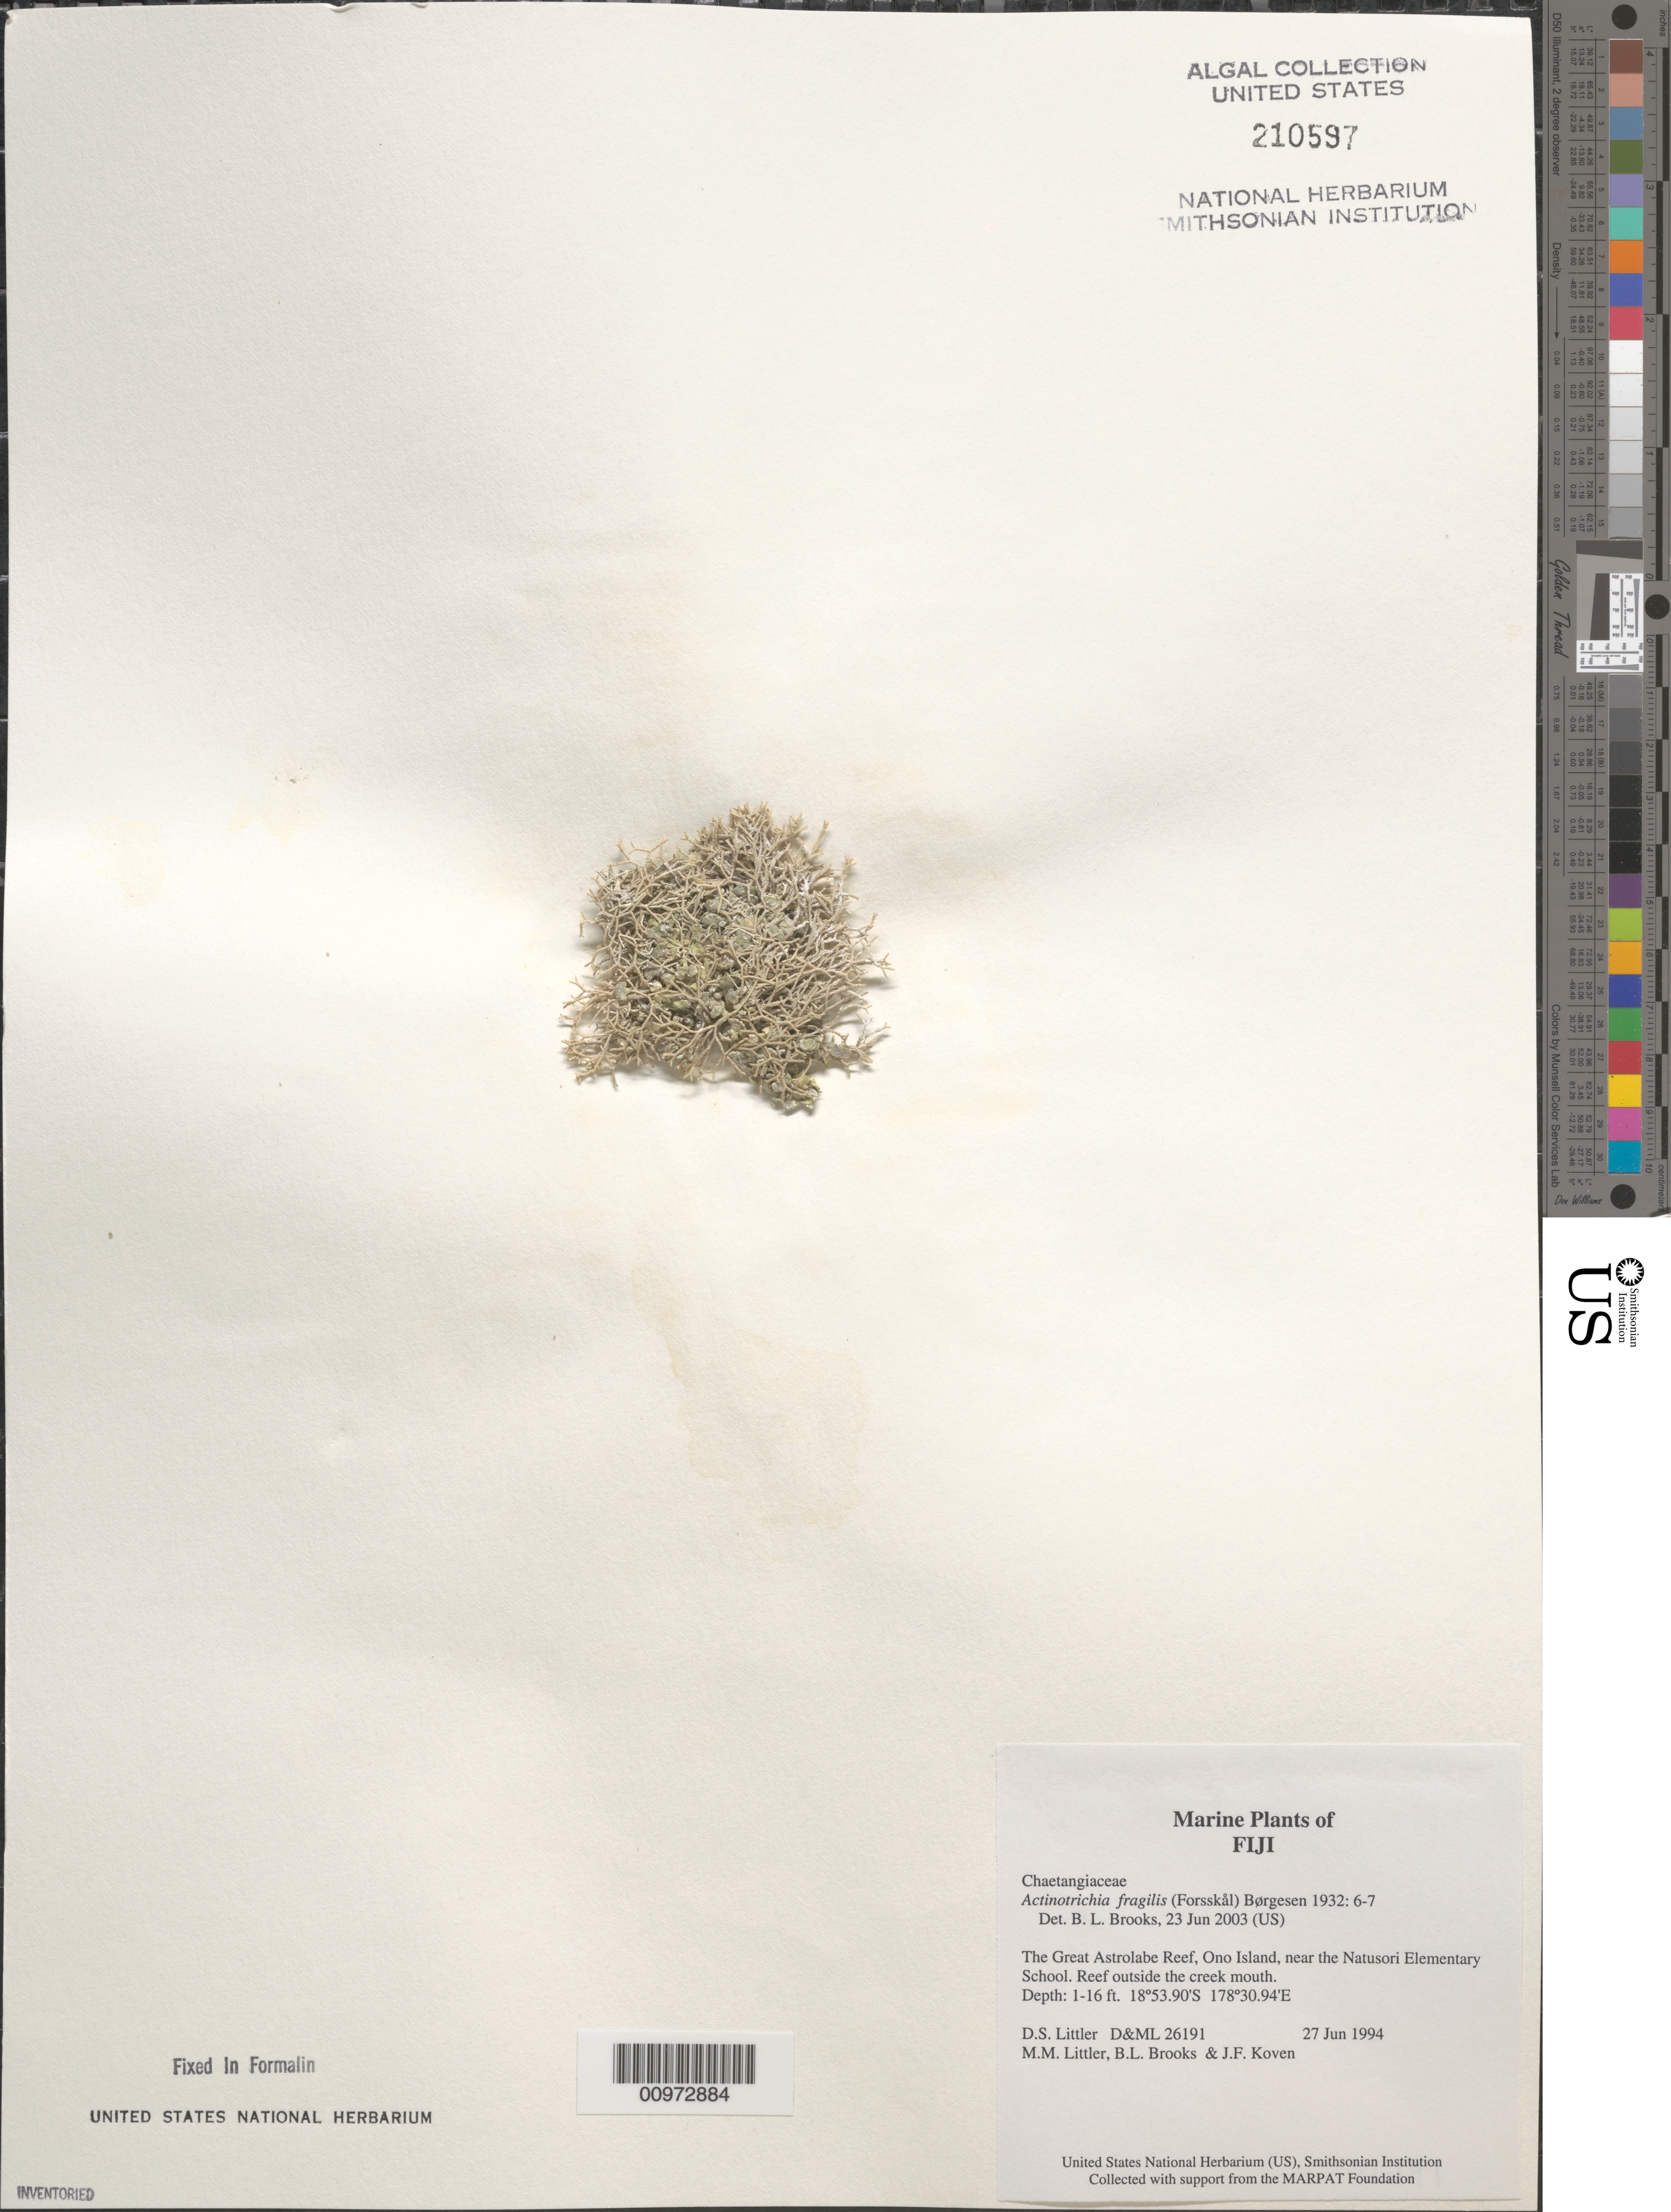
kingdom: Plantae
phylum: Rhodophyta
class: Florideophyceae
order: Nemaliales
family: Galaxauraceae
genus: Actinotrichia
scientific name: Actinotrichia fragilis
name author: (Forssk.) Børgesen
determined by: Brooks, B. L., (BOT), Smithsonian Institution - National Museum of Natural History (UNITED STATES)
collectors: D. S. Littler, M. M. Littler, B. Brooks & J. Koven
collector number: D&ML 26191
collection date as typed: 27 Jun 1994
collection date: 1994-06-27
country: Fiji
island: Ono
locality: Great Astrolabe Reef, near Natusori Elementary School, reef outside the creek mouth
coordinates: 18 53.90'S, 178 30.94'E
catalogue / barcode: US 210597